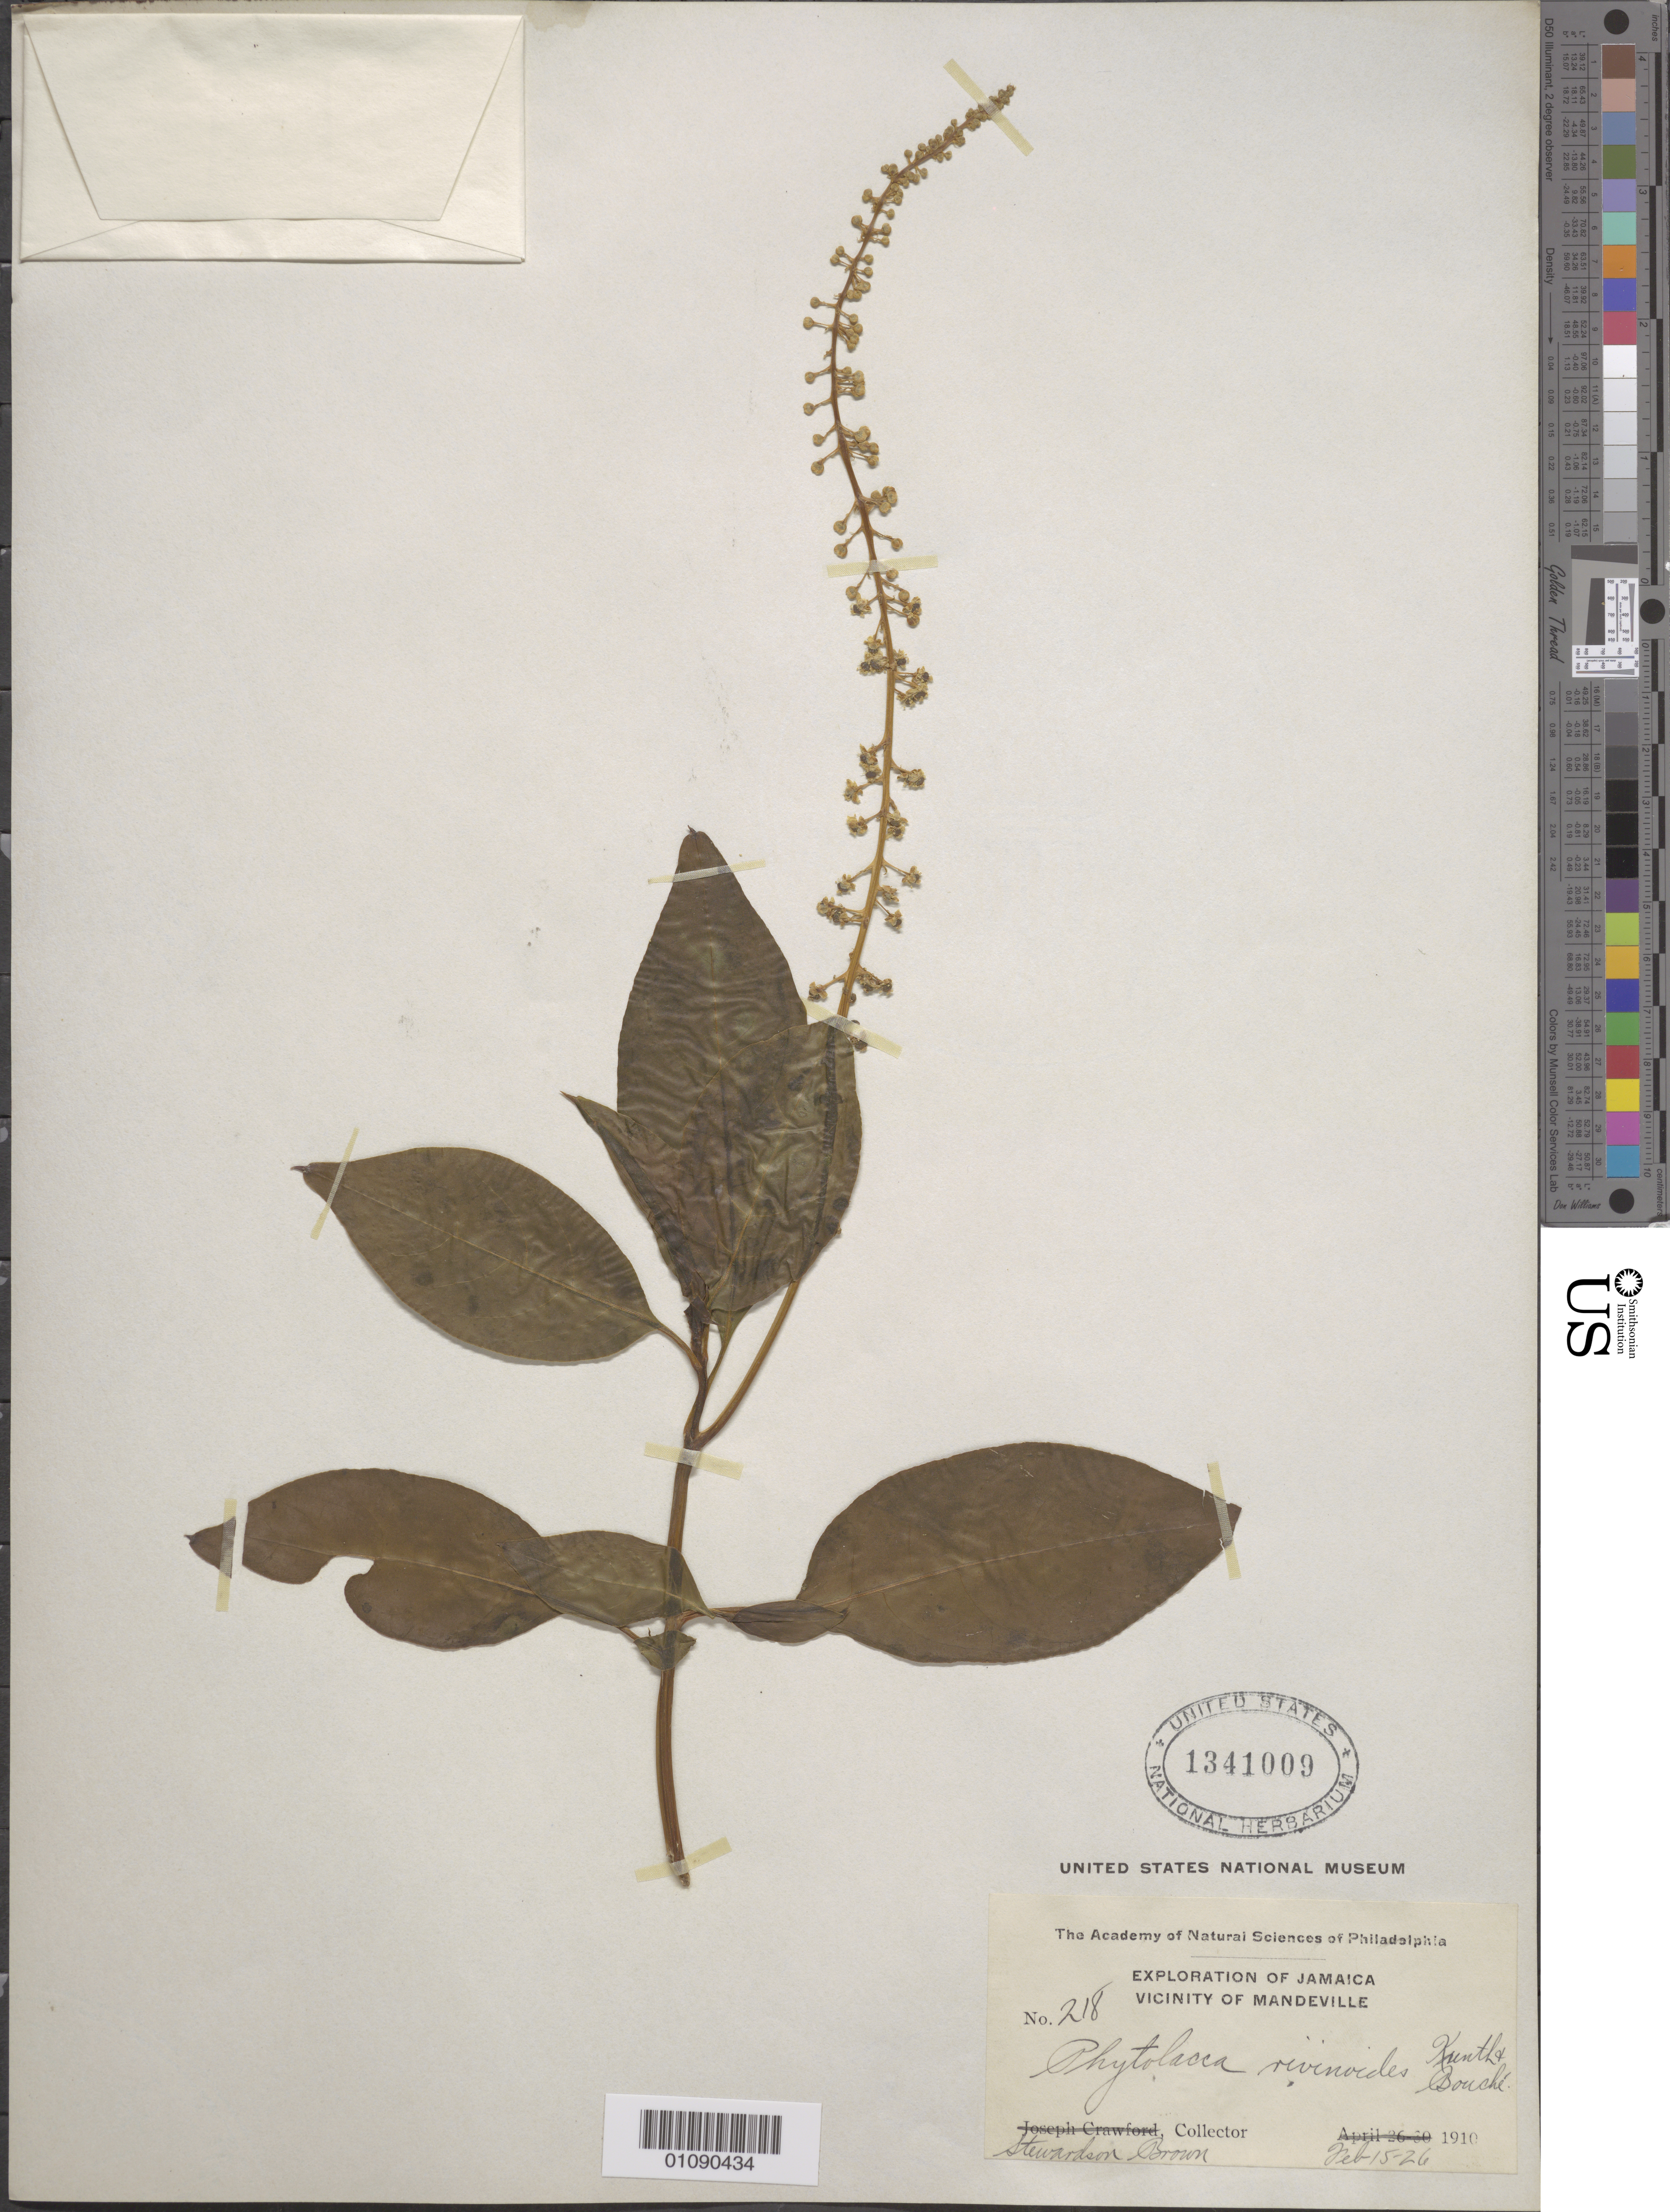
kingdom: Plantae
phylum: Tracheophyta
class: Magnoliopsida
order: Caryophyllales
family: Phytolaccaceae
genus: Phytolacca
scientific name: Phytolacca rivinoides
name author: Kunth & C.D. Bouché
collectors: S. Brown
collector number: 218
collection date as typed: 15 Feb 1910 to 26 Feb 1910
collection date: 1910-02-15/1910-02-26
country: Jamaica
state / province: Manchester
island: Jamaica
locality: Vicinity of Mandeville.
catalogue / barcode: US 1341009